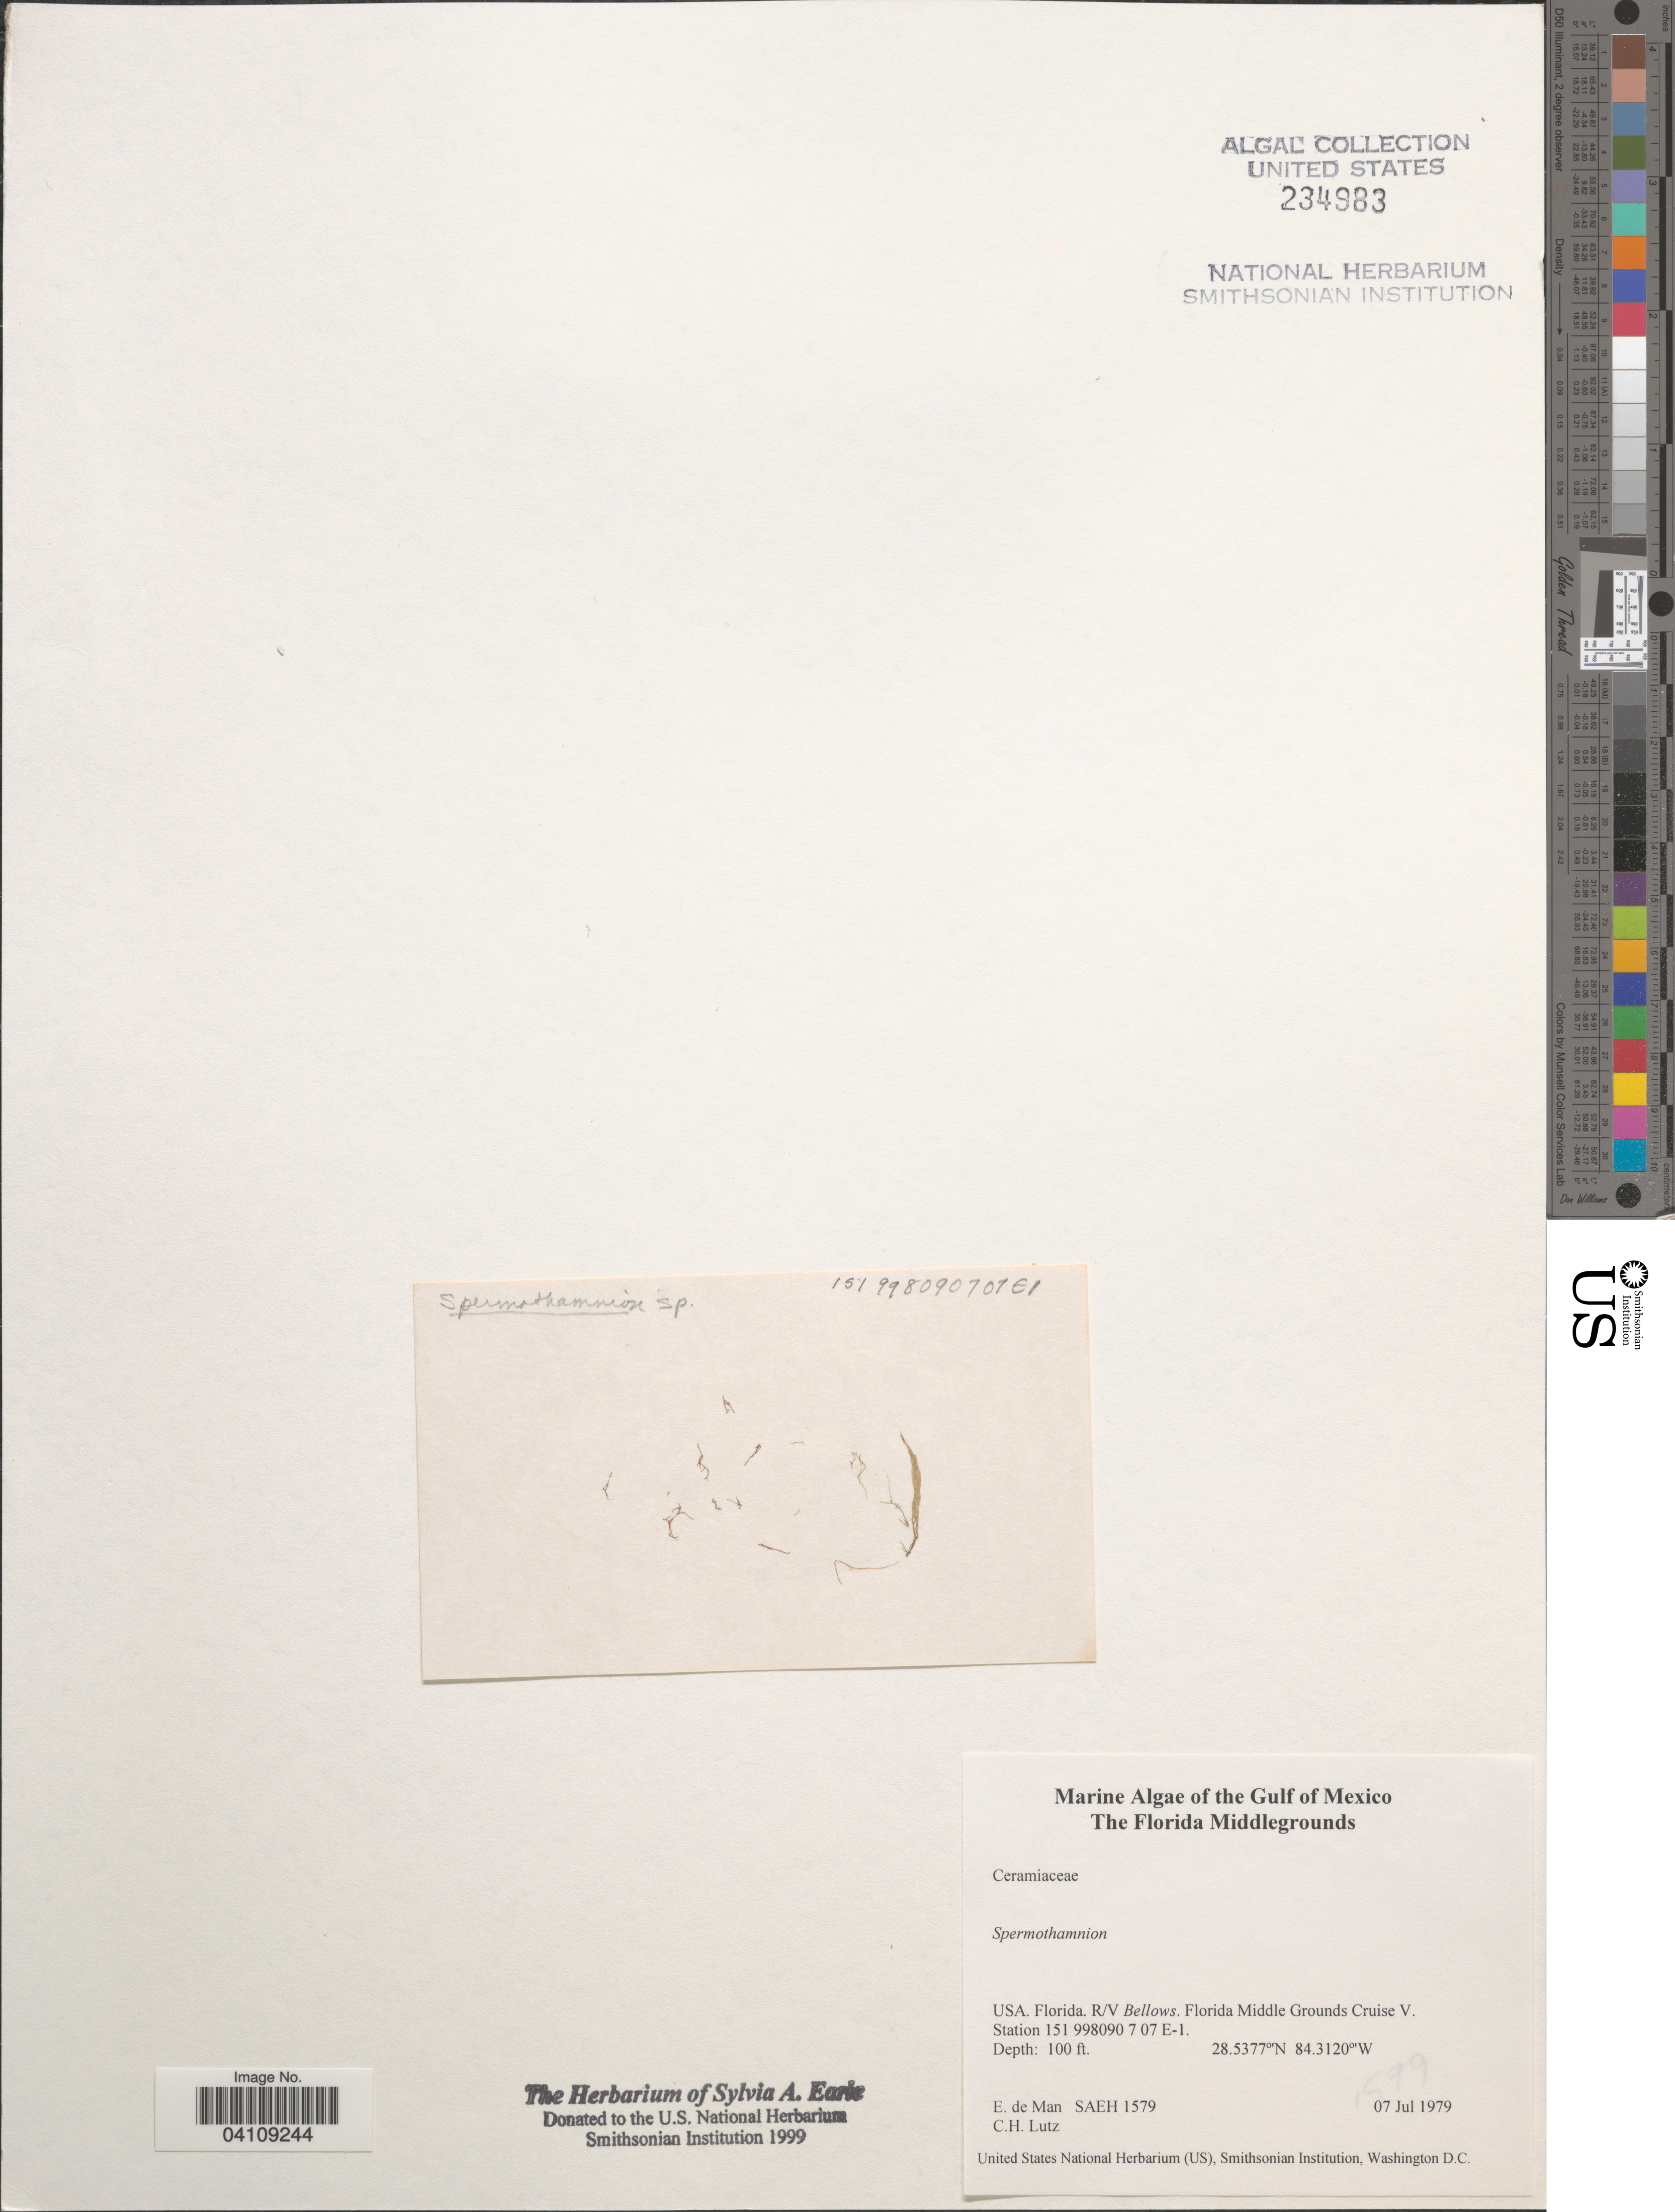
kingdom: Plantae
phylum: Rhodophyta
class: Florideophyceae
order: Ceramiales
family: Wrangeliaceae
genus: Spermothamnion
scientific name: Spermothamnion sp.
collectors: E. de Man & C. Lutz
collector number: SAEH 1579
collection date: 1979-07-07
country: United States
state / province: Florida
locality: Gulf of Mexico. The Florida Middlegrounds. Florida. R/V Bellows. Florida Middle Grounds Cruise V. Station 151 998090 7 07 E-1.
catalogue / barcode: US 234983